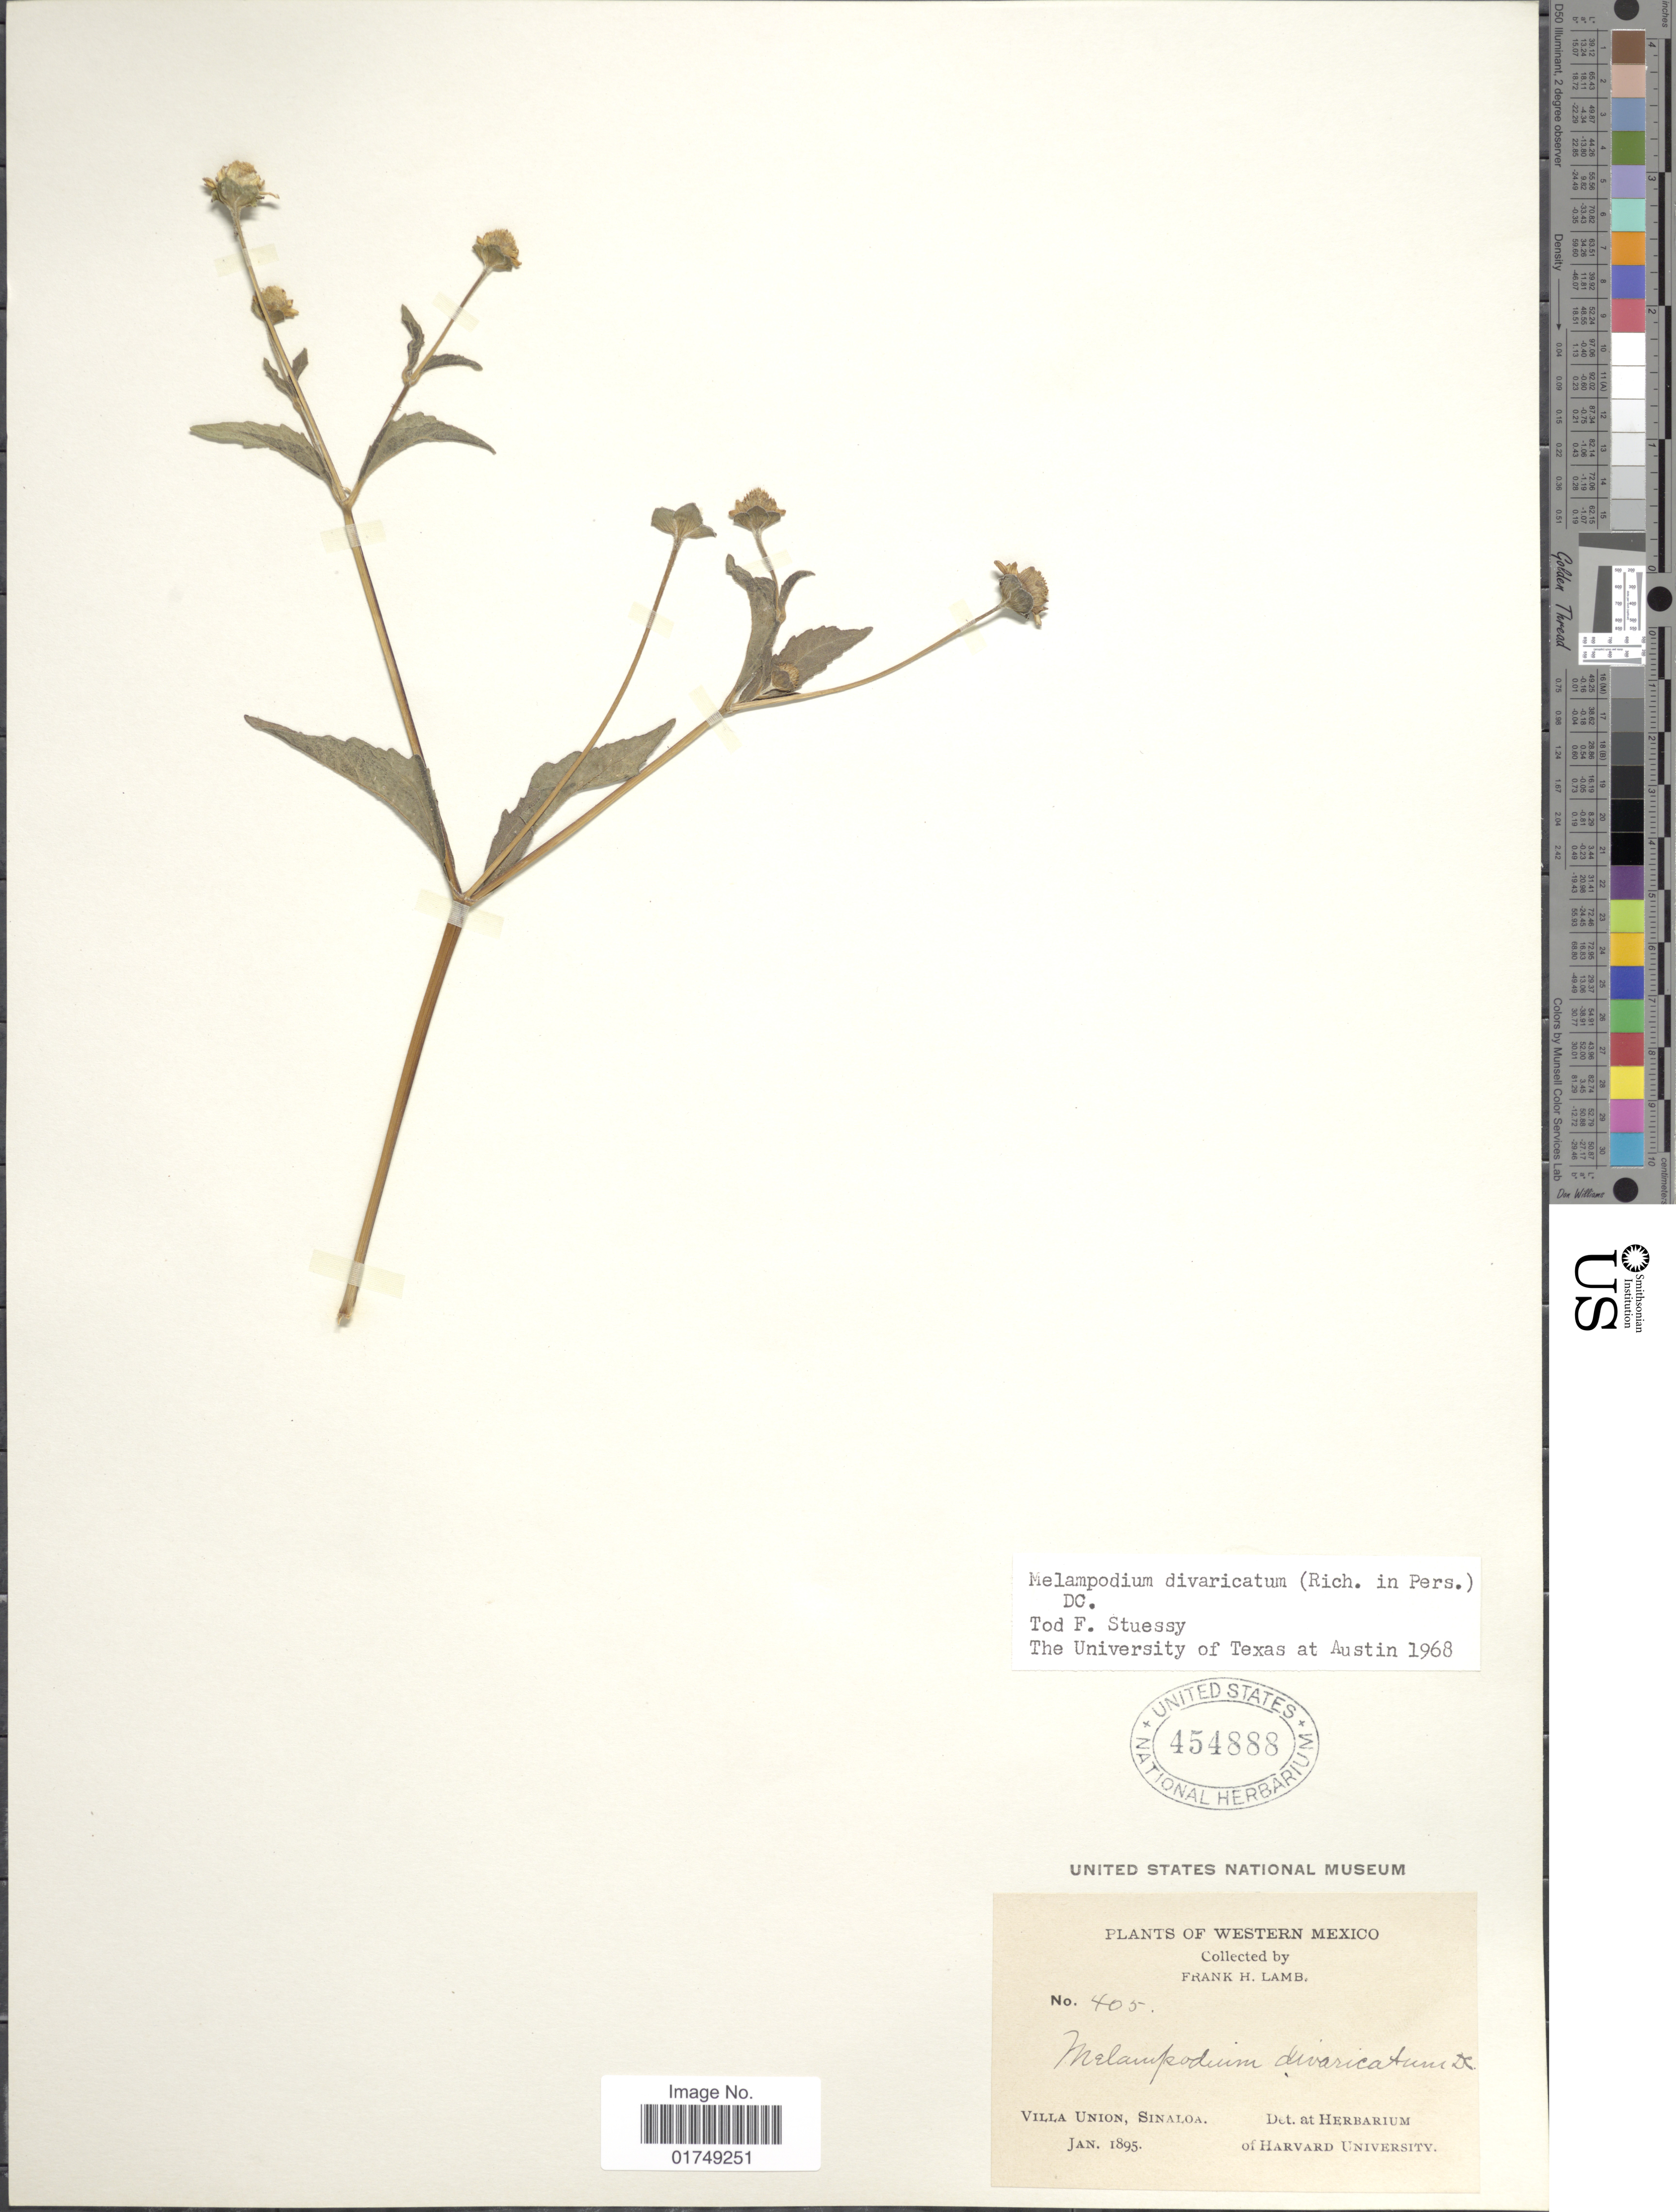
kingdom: Plantae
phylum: Tracheophyta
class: Magnoliopsida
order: Asterales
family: Asteraceae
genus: Melampodium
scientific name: Melampodium divaricatum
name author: (Rich.) DC.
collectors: F. H. Lamb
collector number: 405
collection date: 1895-01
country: Mexico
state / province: Sinaloa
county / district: Mazatlán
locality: Villa Unión.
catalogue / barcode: US 454888